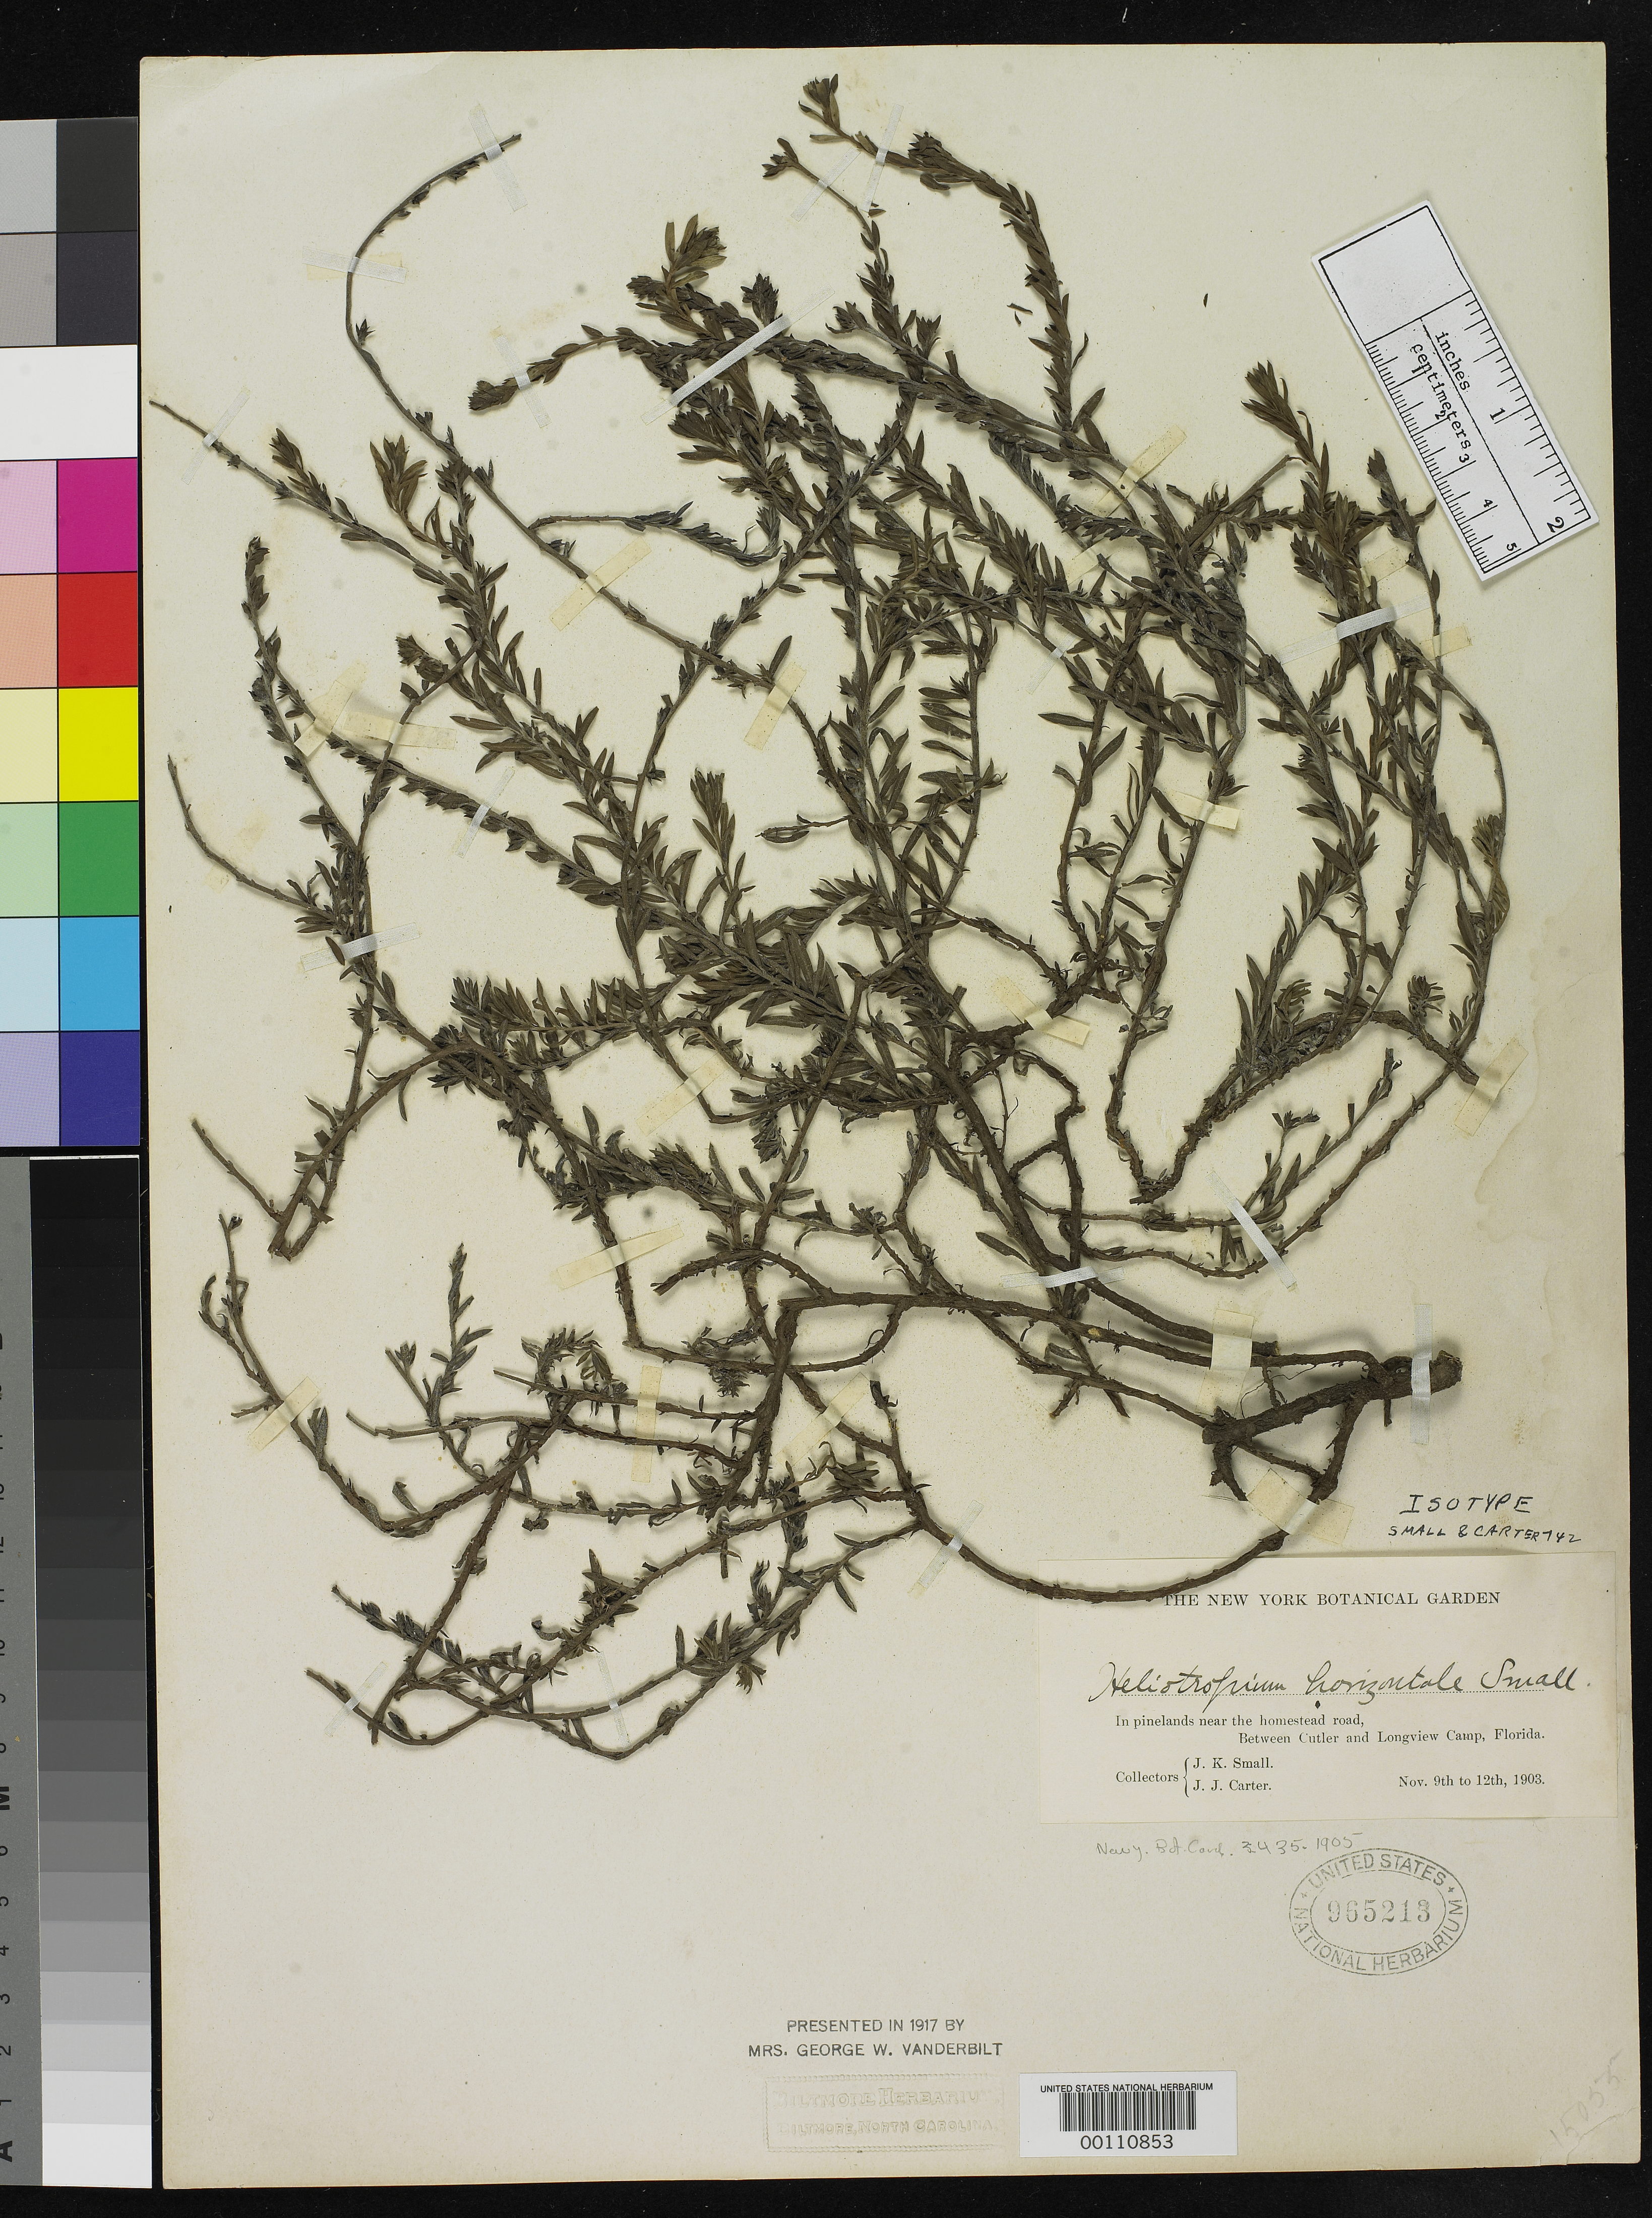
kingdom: Plantae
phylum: Tracheophyta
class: Magnoliopsida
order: Boraginales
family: Heliotropiaceae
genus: Heliotropium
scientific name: Heliotropium horizontale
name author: Small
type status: Isotype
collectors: J. K. Small & J. J. Carter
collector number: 742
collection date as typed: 09 Nov 1903 to 12 Nov 1903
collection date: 1903-11-09/1903-11-12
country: United States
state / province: Florida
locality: Between Cutler and Longview Camp.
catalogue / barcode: US 965213